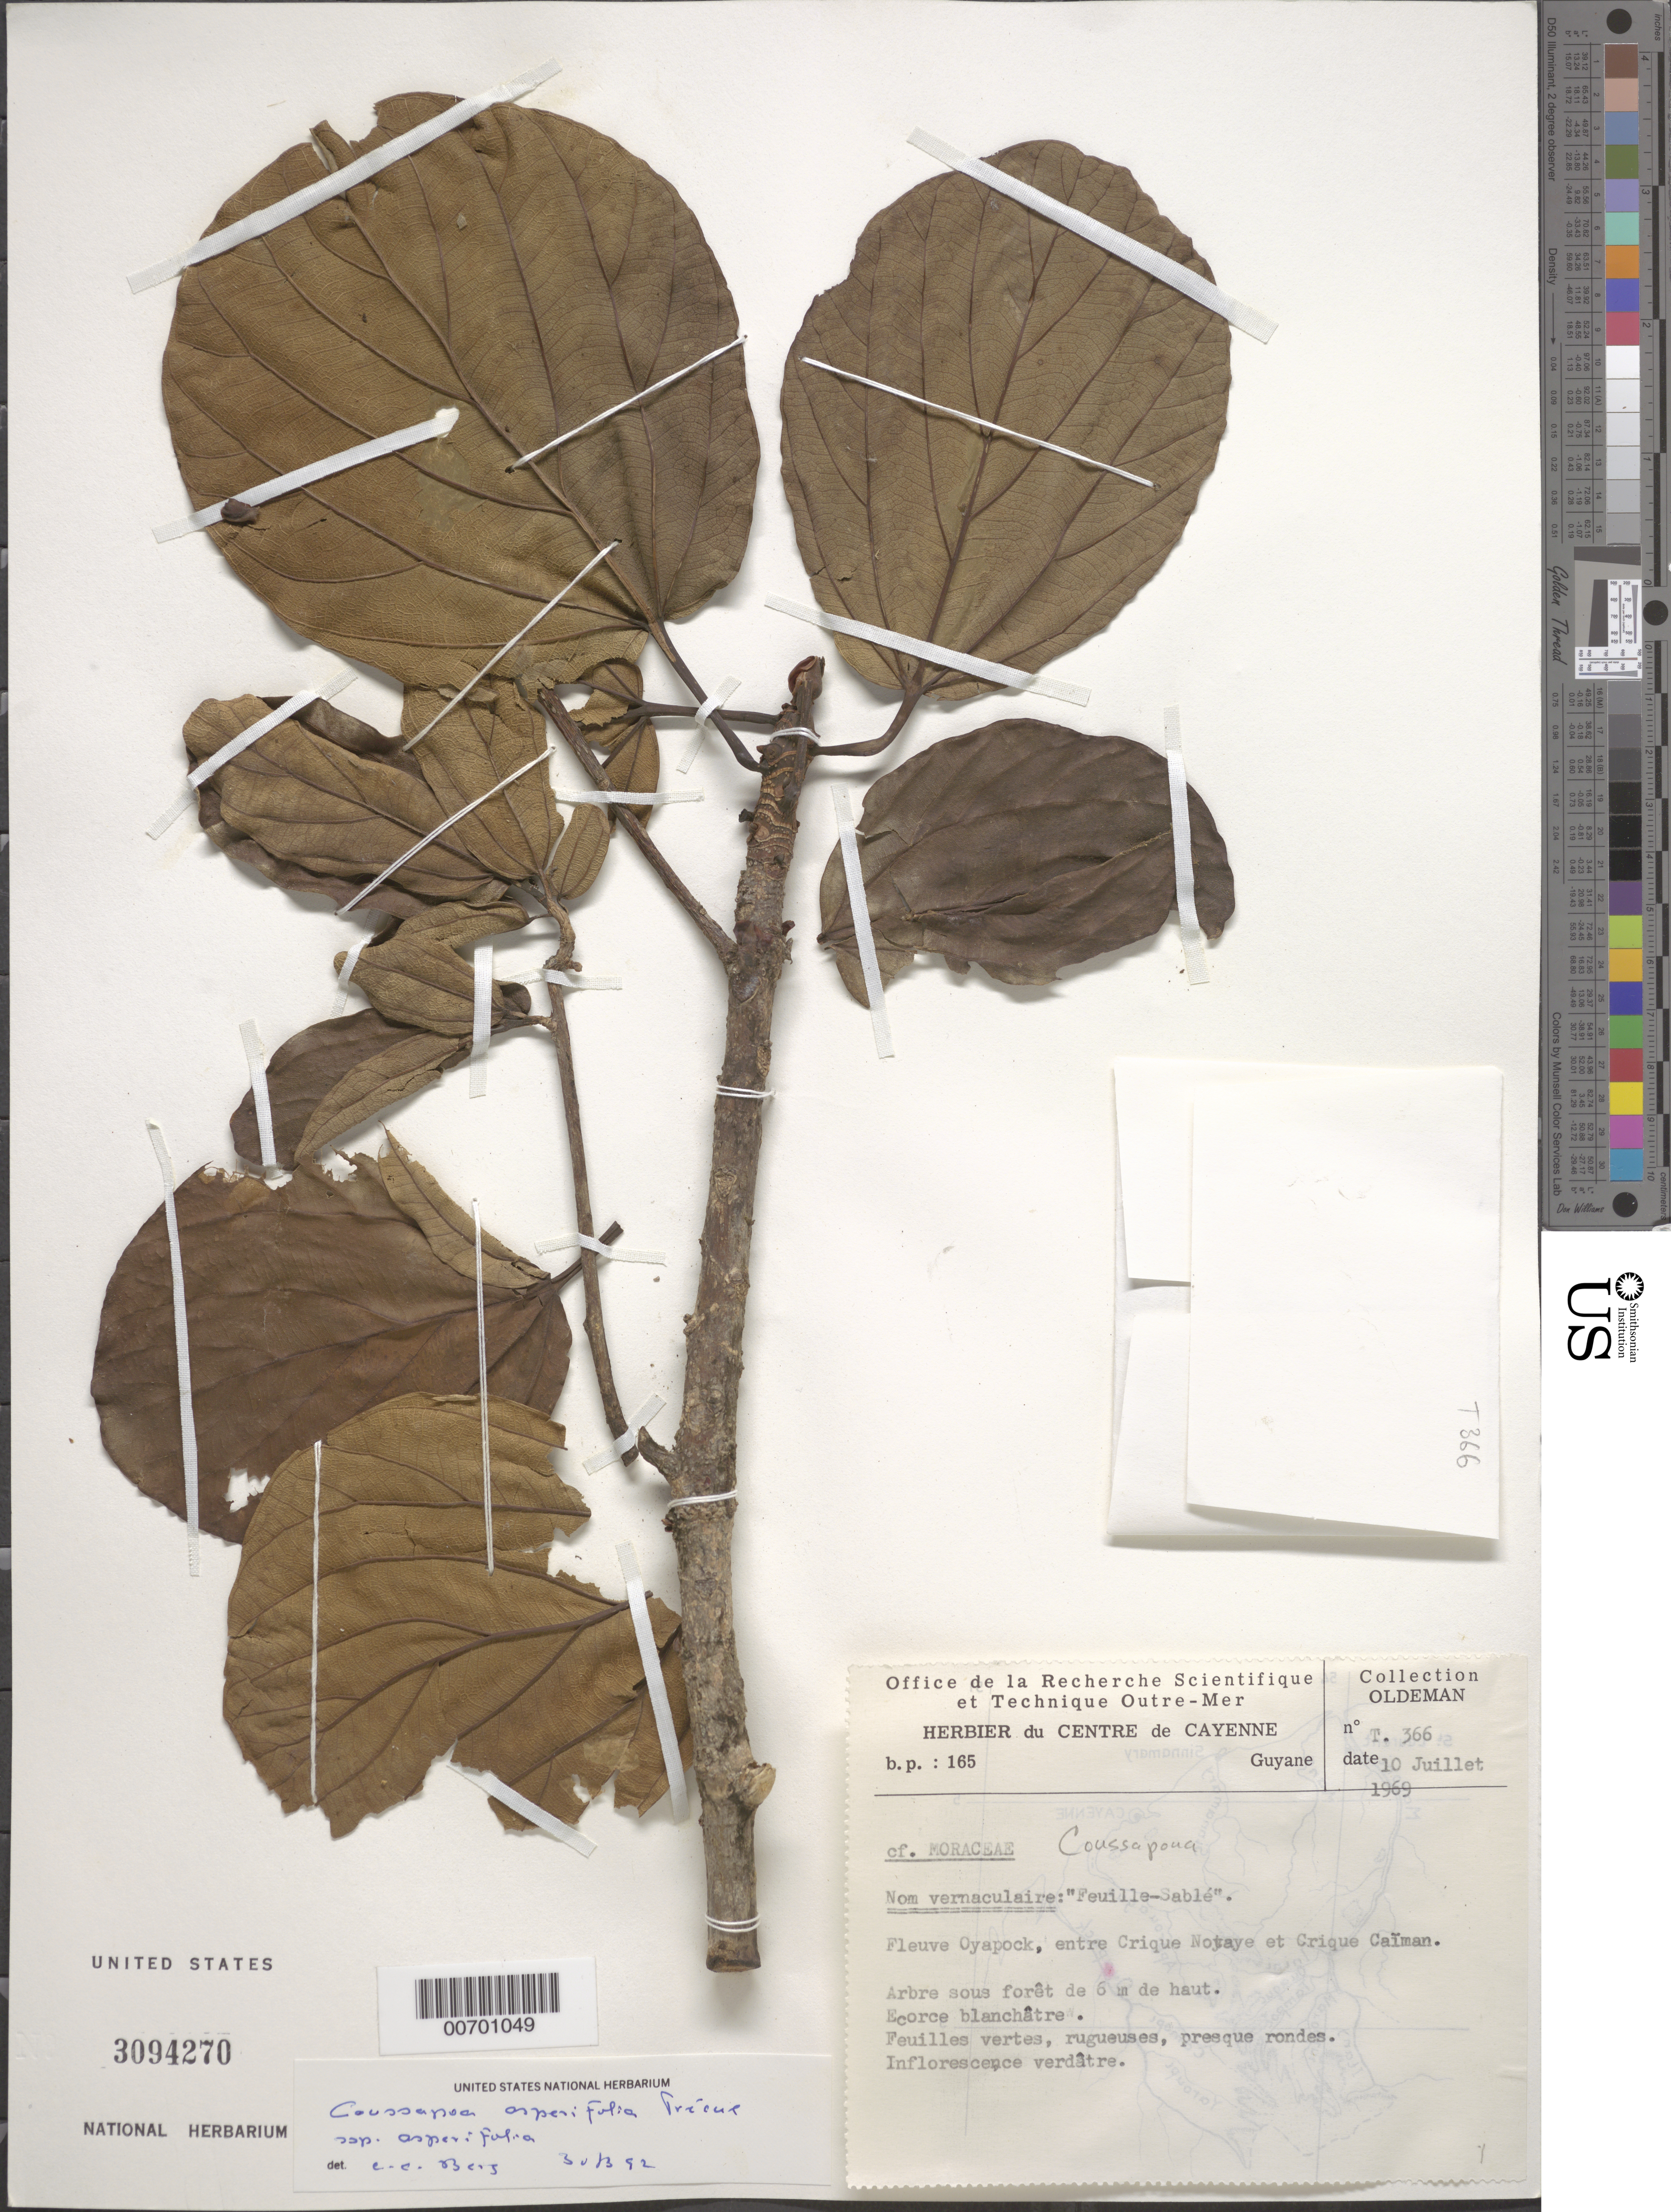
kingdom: Plantae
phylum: Tracheophyta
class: Magnoliopsida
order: Rosales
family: Urticaceae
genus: Coussapoa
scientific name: Coussapoa asperifolia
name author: Trécul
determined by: Berg, C. C.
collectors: R. Oldeman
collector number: T 366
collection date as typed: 10-Jul-69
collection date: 1969-07-10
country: French Guiana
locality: Fleuve Oyapock, entre Crique Notaye & Crique Caïman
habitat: Forest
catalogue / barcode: US 3094270